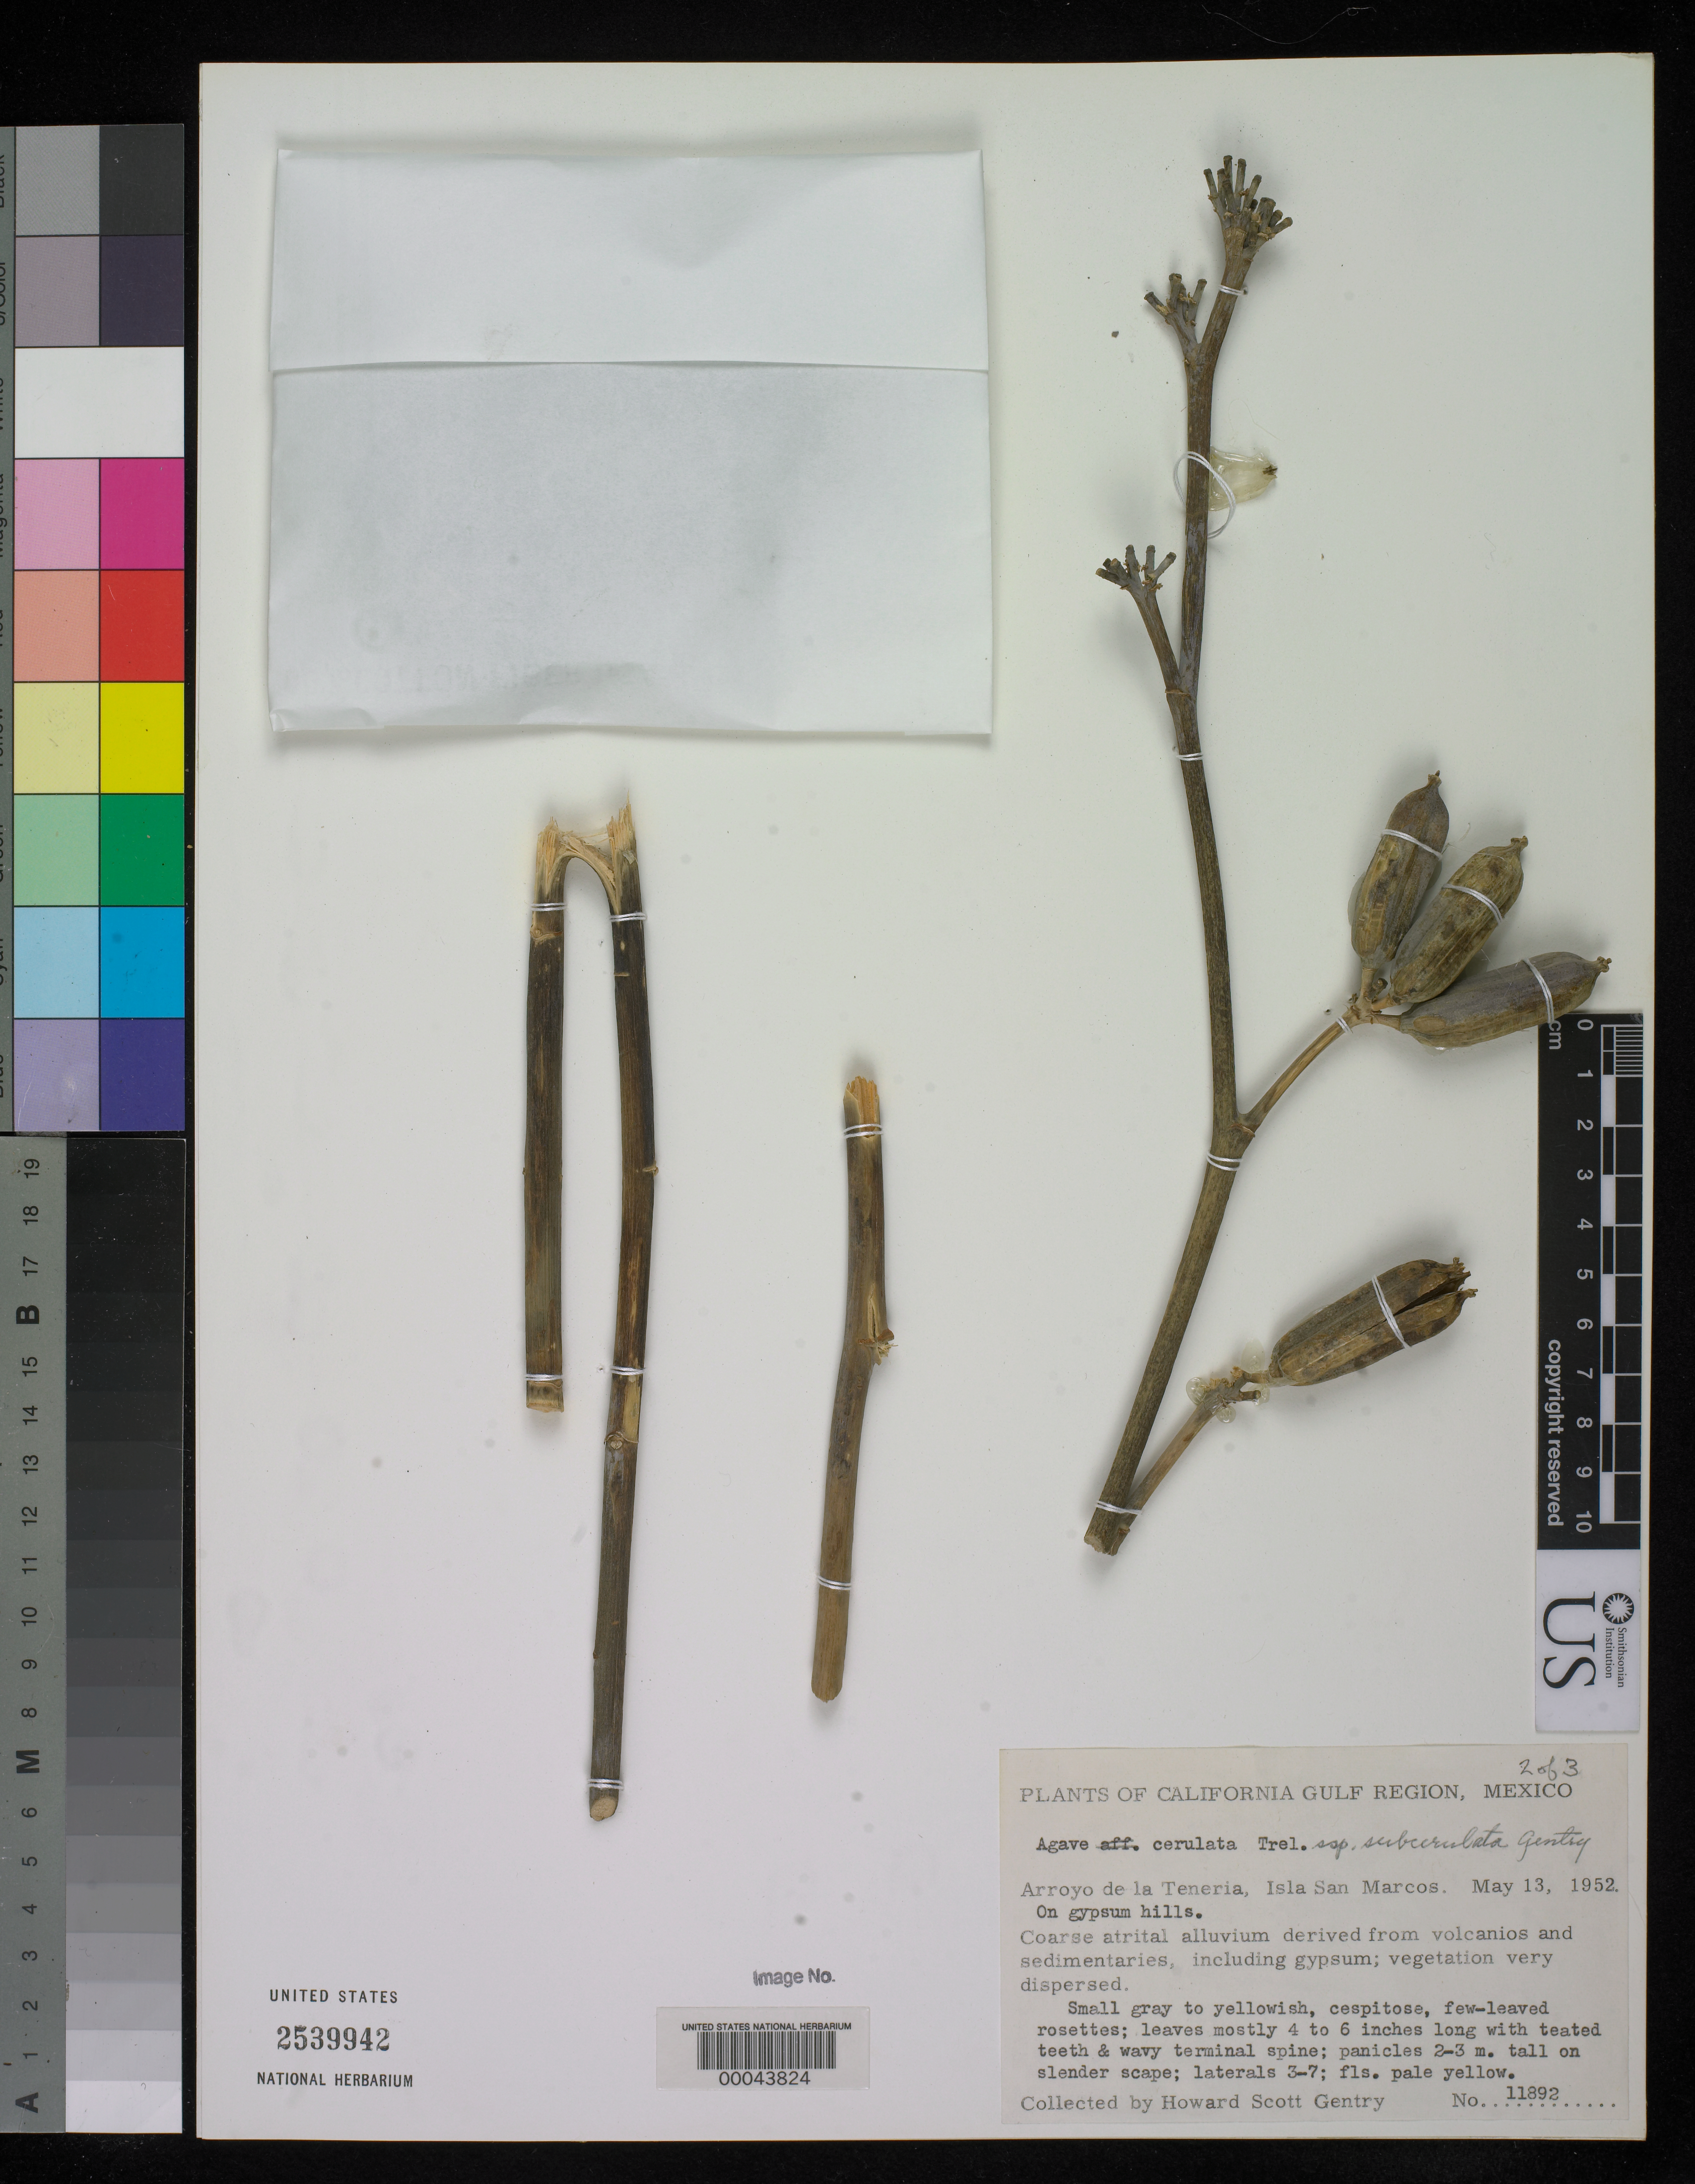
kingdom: Plantae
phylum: Tracheophyta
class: Liliopsida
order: Asparagales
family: Asparagaceae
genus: Agave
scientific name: Agave cerulata subsp. subcerulata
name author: Gentry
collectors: H. S. Gentry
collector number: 11892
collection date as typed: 13 May 1952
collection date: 1952-05-13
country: Mexico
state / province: Baja California Sur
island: San Marcos Island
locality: California gulf region; Arroyo de La Teneria, Isla San Marcos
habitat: On gypsum hills; coarse atrital alluvium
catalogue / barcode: US 2539942